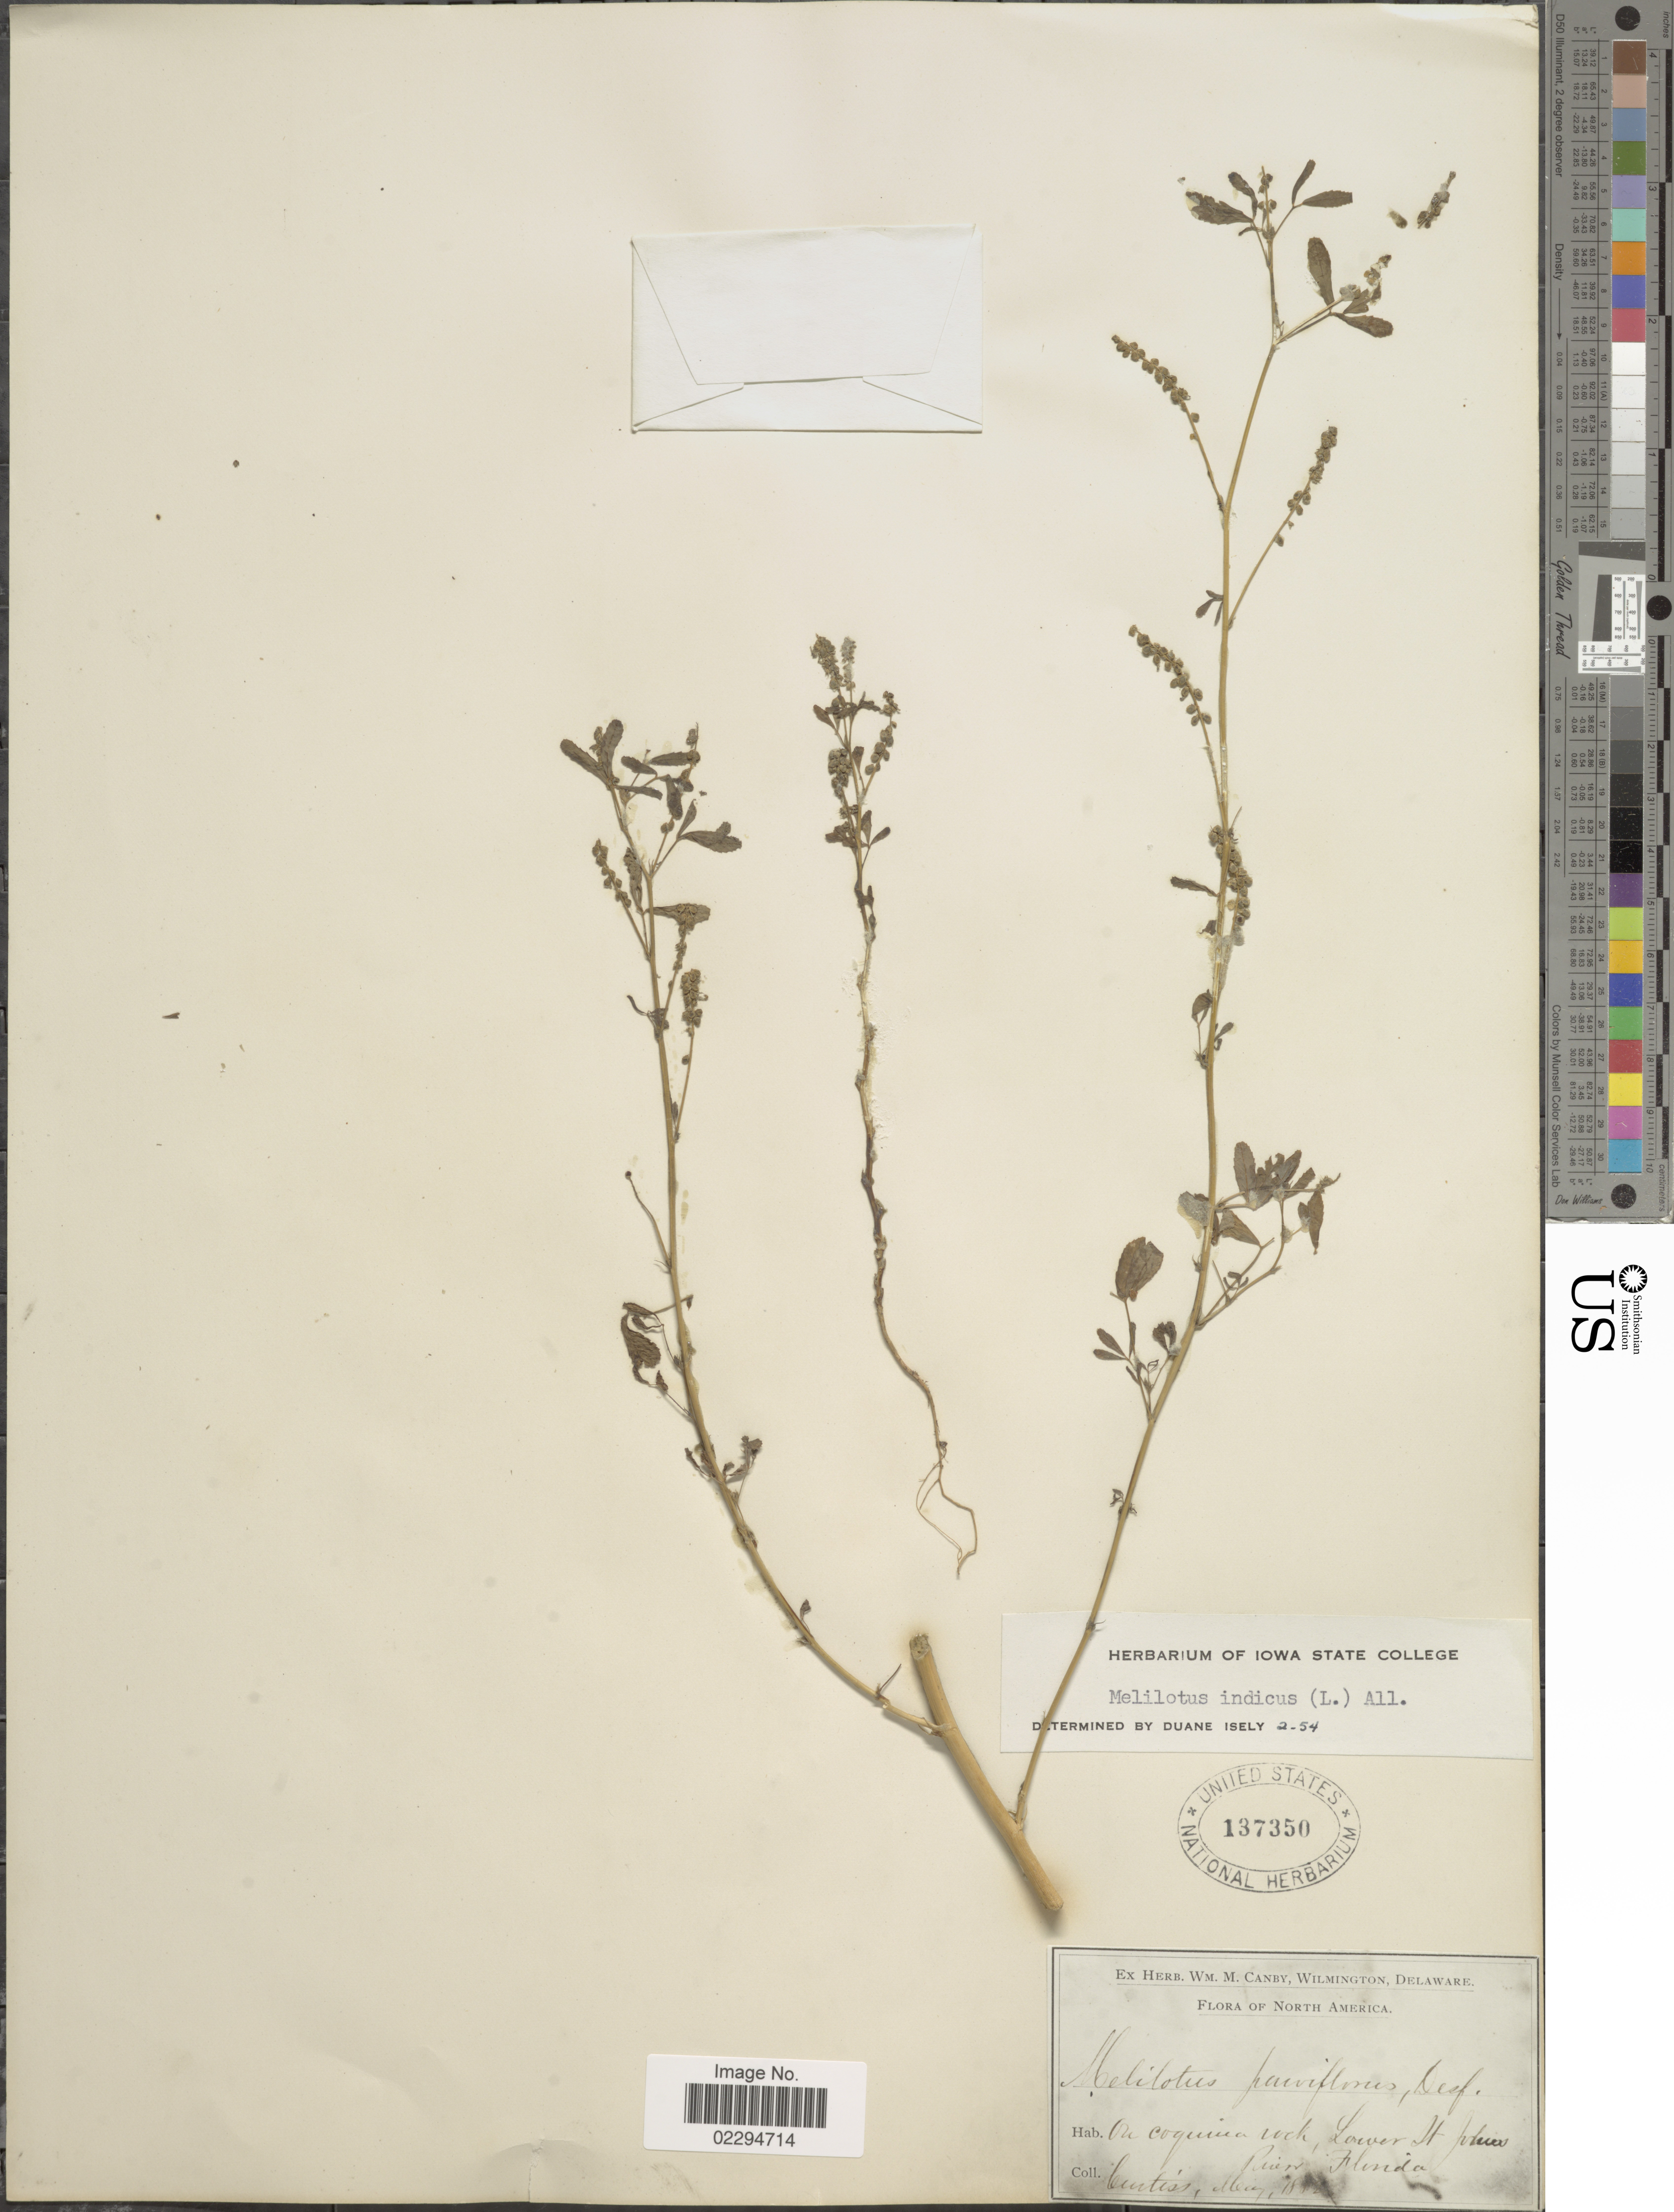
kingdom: Plantae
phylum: Tracheophyta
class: Magnoliopsida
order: Fabales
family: Fabaceae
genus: Melilotus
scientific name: Melilotus indicus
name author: (L.) All.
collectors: -. Curtiss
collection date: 1892-05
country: United States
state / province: Florida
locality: Lower St. Johns River.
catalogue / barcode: US 137350